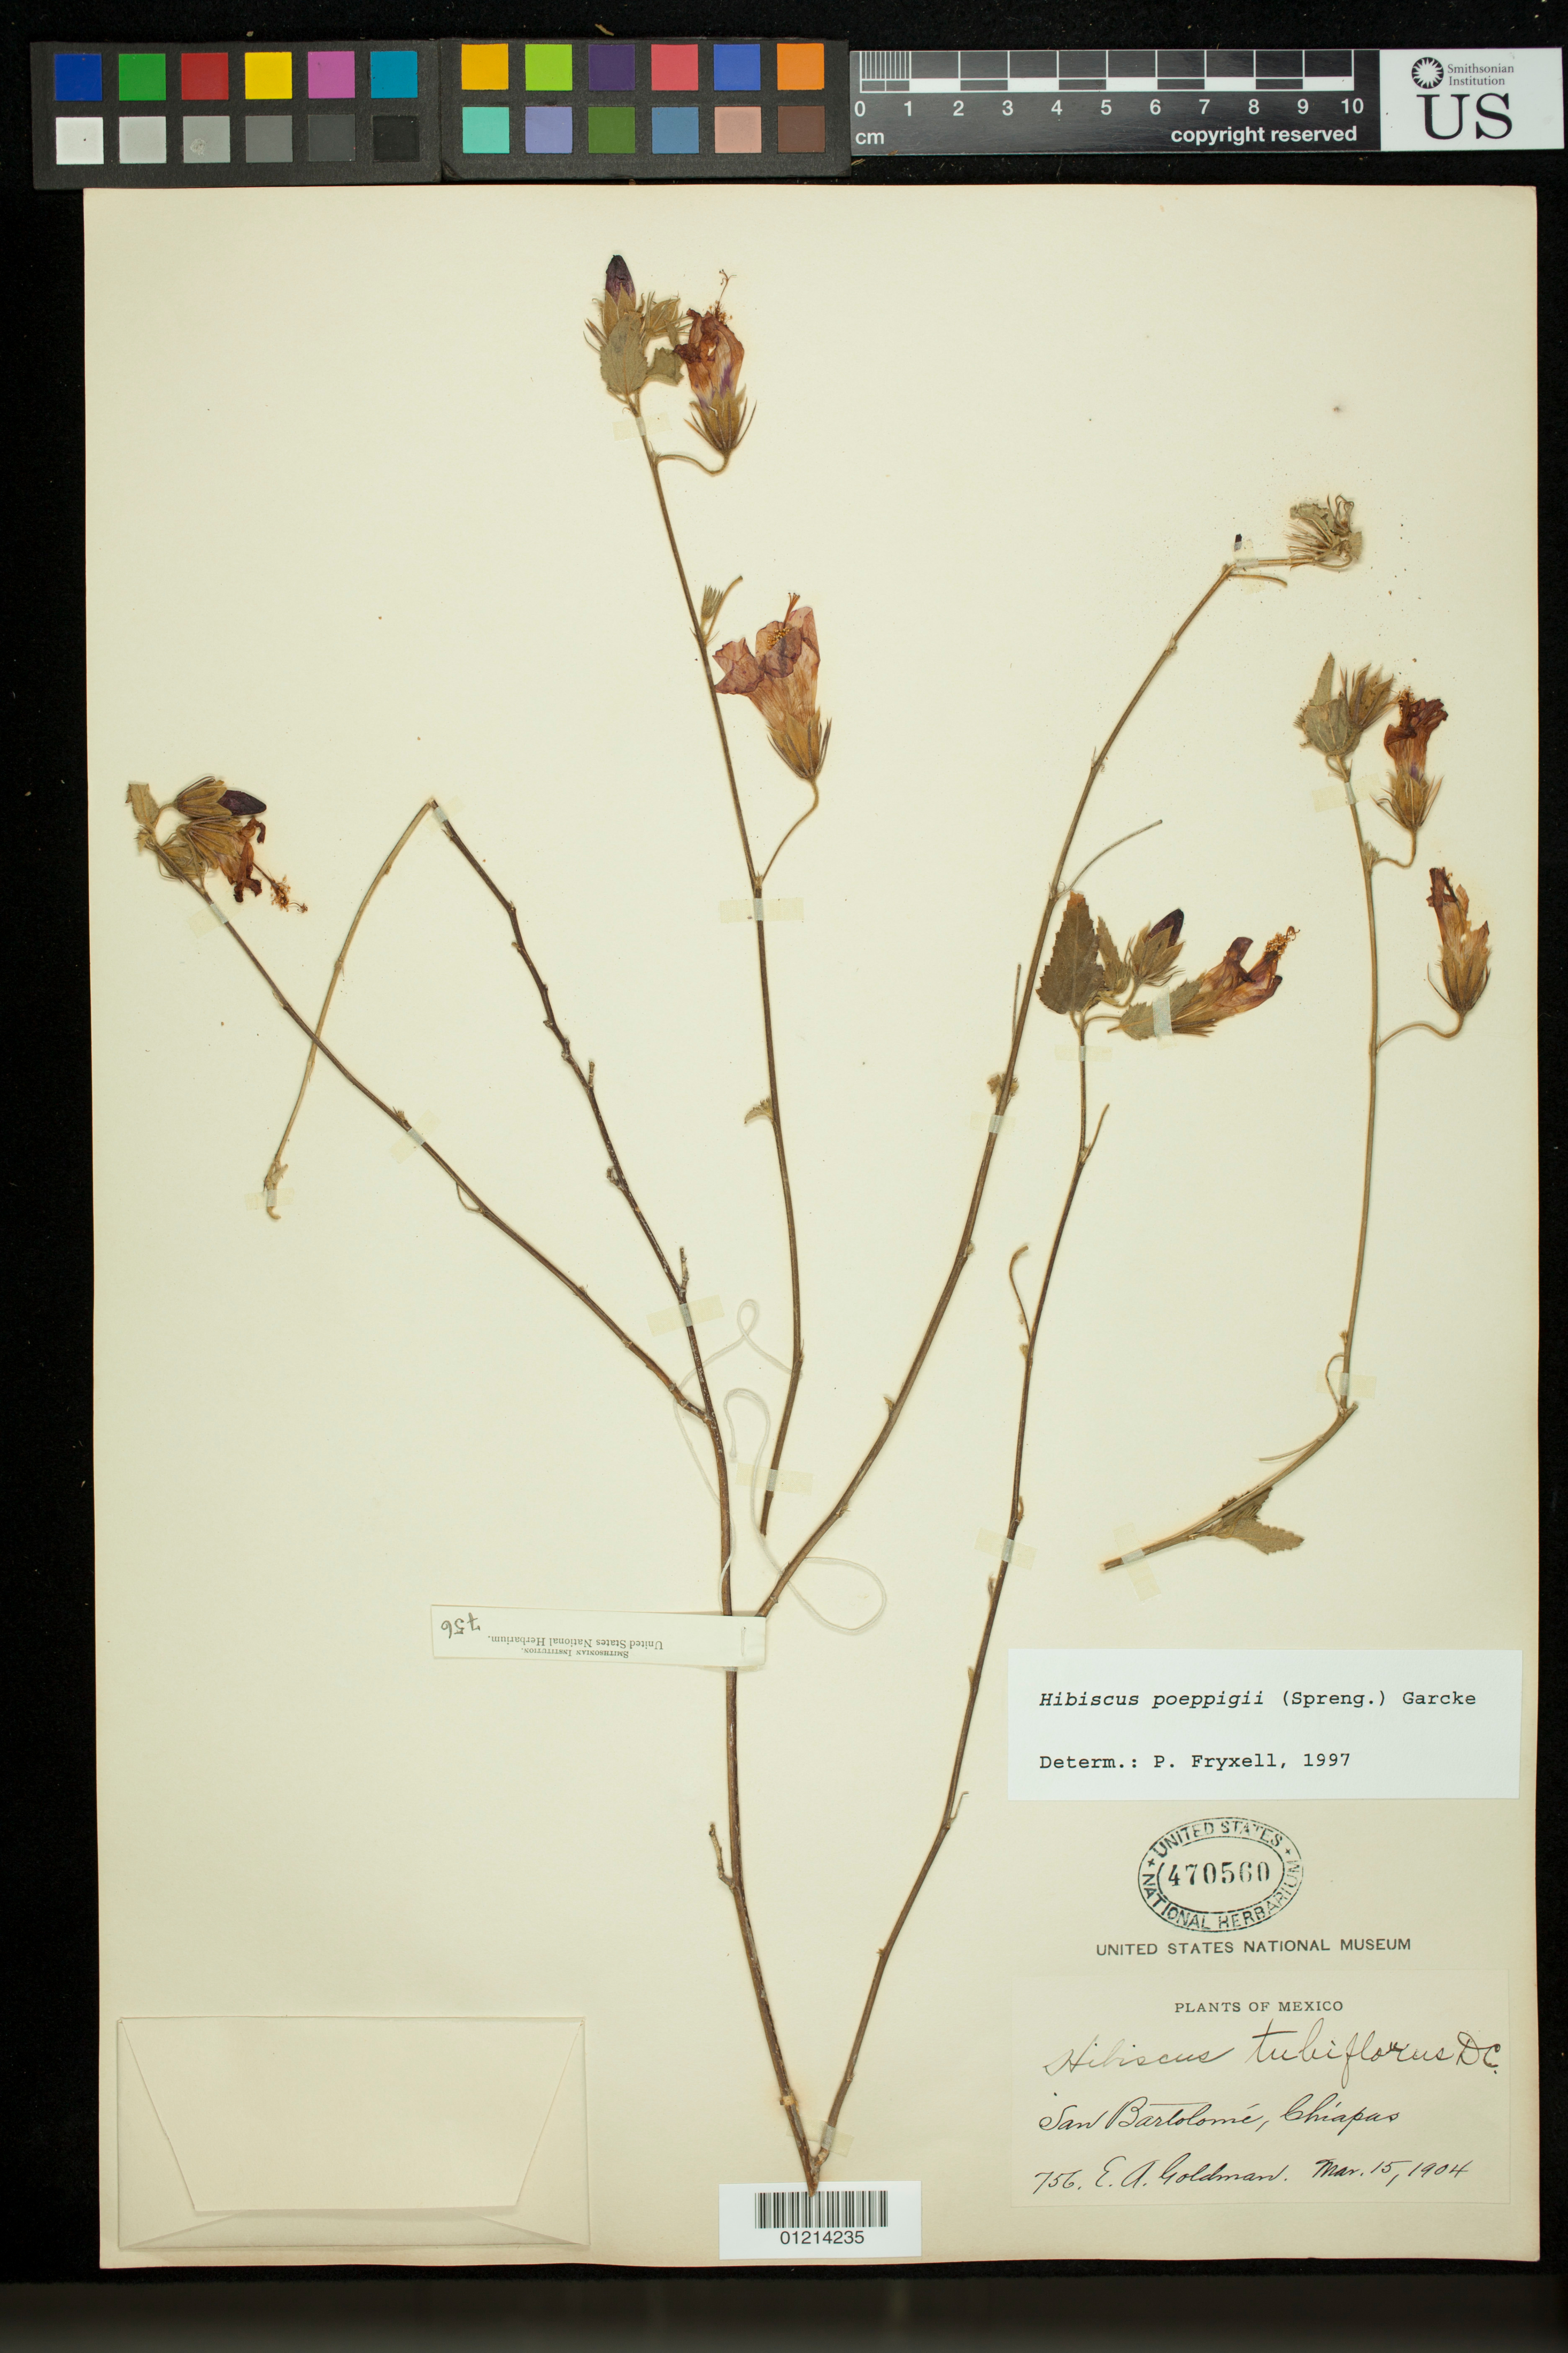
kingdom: Plantae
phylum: Tracheophyta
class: Magnoliopsida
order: Malvales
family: Malvaceae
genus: Hibiscus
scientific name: Hibiscus poeppigii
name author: (Spreng.) Garcke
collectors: E. A. Goldman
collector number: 756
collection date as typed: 3/15/1904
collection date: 1904-03-15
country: Mexico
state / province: Chiapas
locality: San Bartolome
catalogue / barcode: US 470560